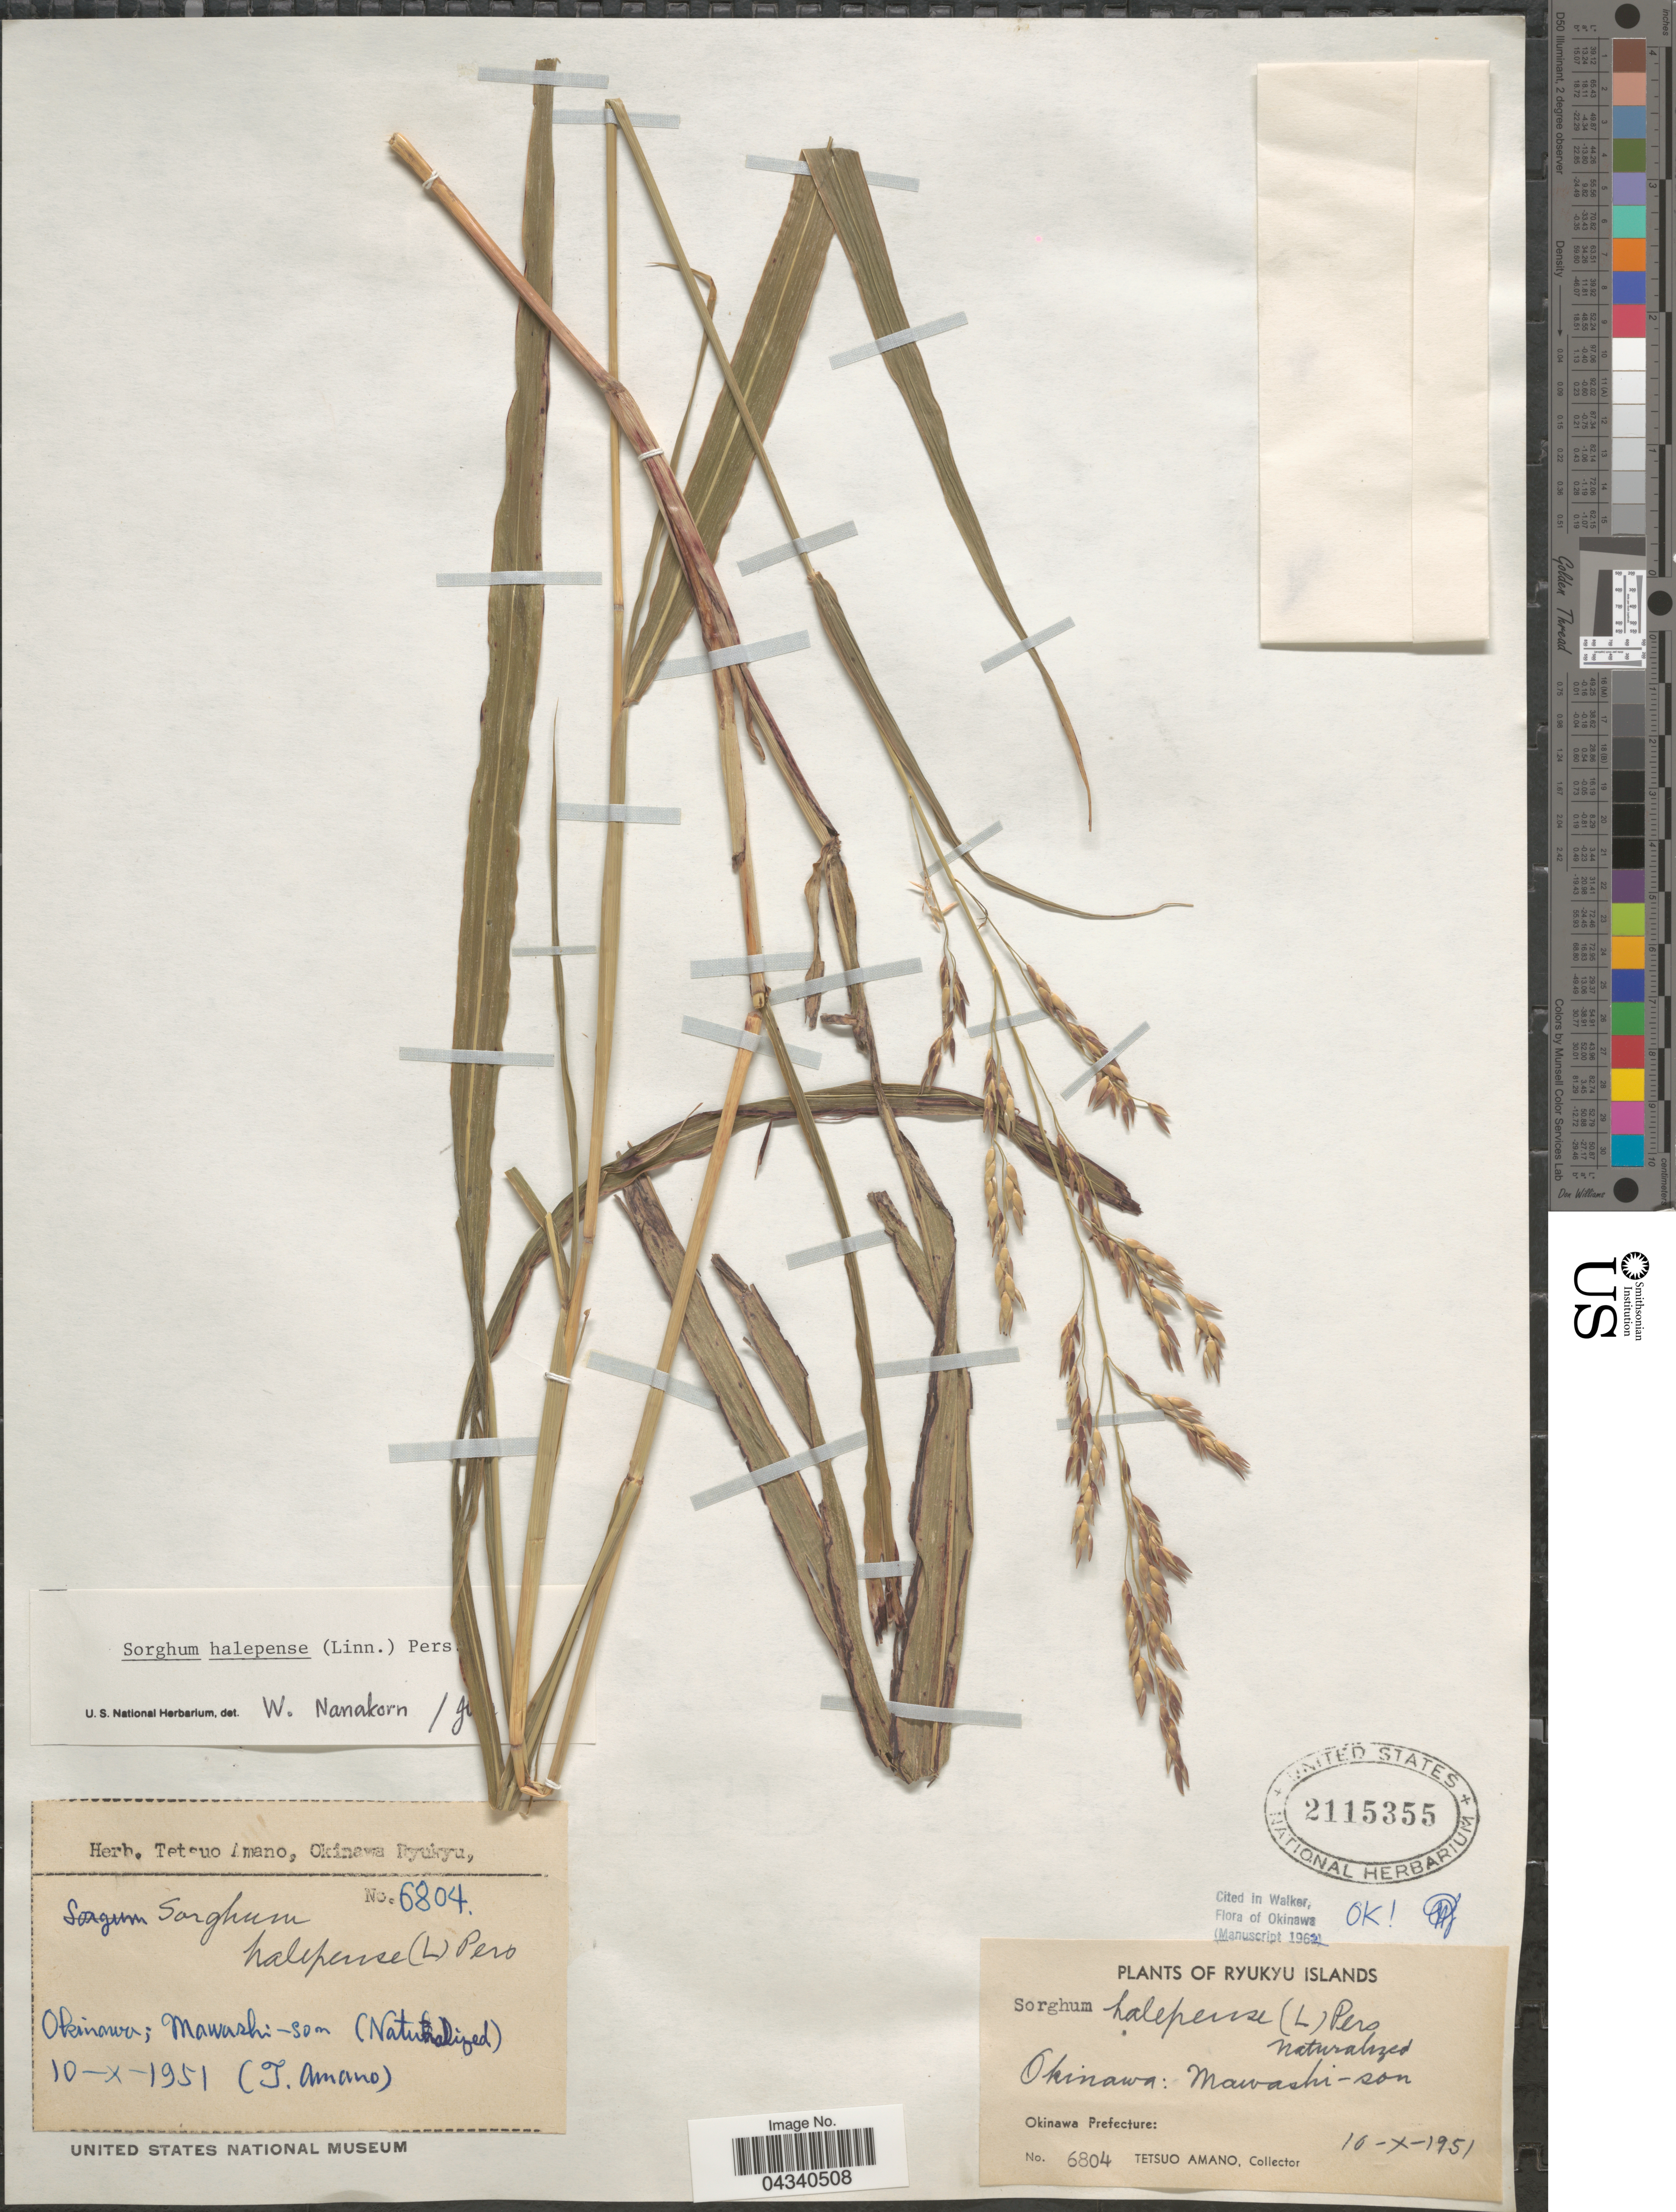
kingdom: Plantae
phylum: Tracheophyta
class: Liliopsida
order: Poales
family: Poaceae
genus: Sorghum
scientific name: Sorghum halepense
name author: (L.) Pers.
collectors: T. Amano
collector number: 6804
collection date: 1951-10-10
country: Japan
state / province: Okinawa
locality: Ryukyu Islands. Mawashi-son. Okinawa Prefecture.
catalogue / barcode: US 2115355